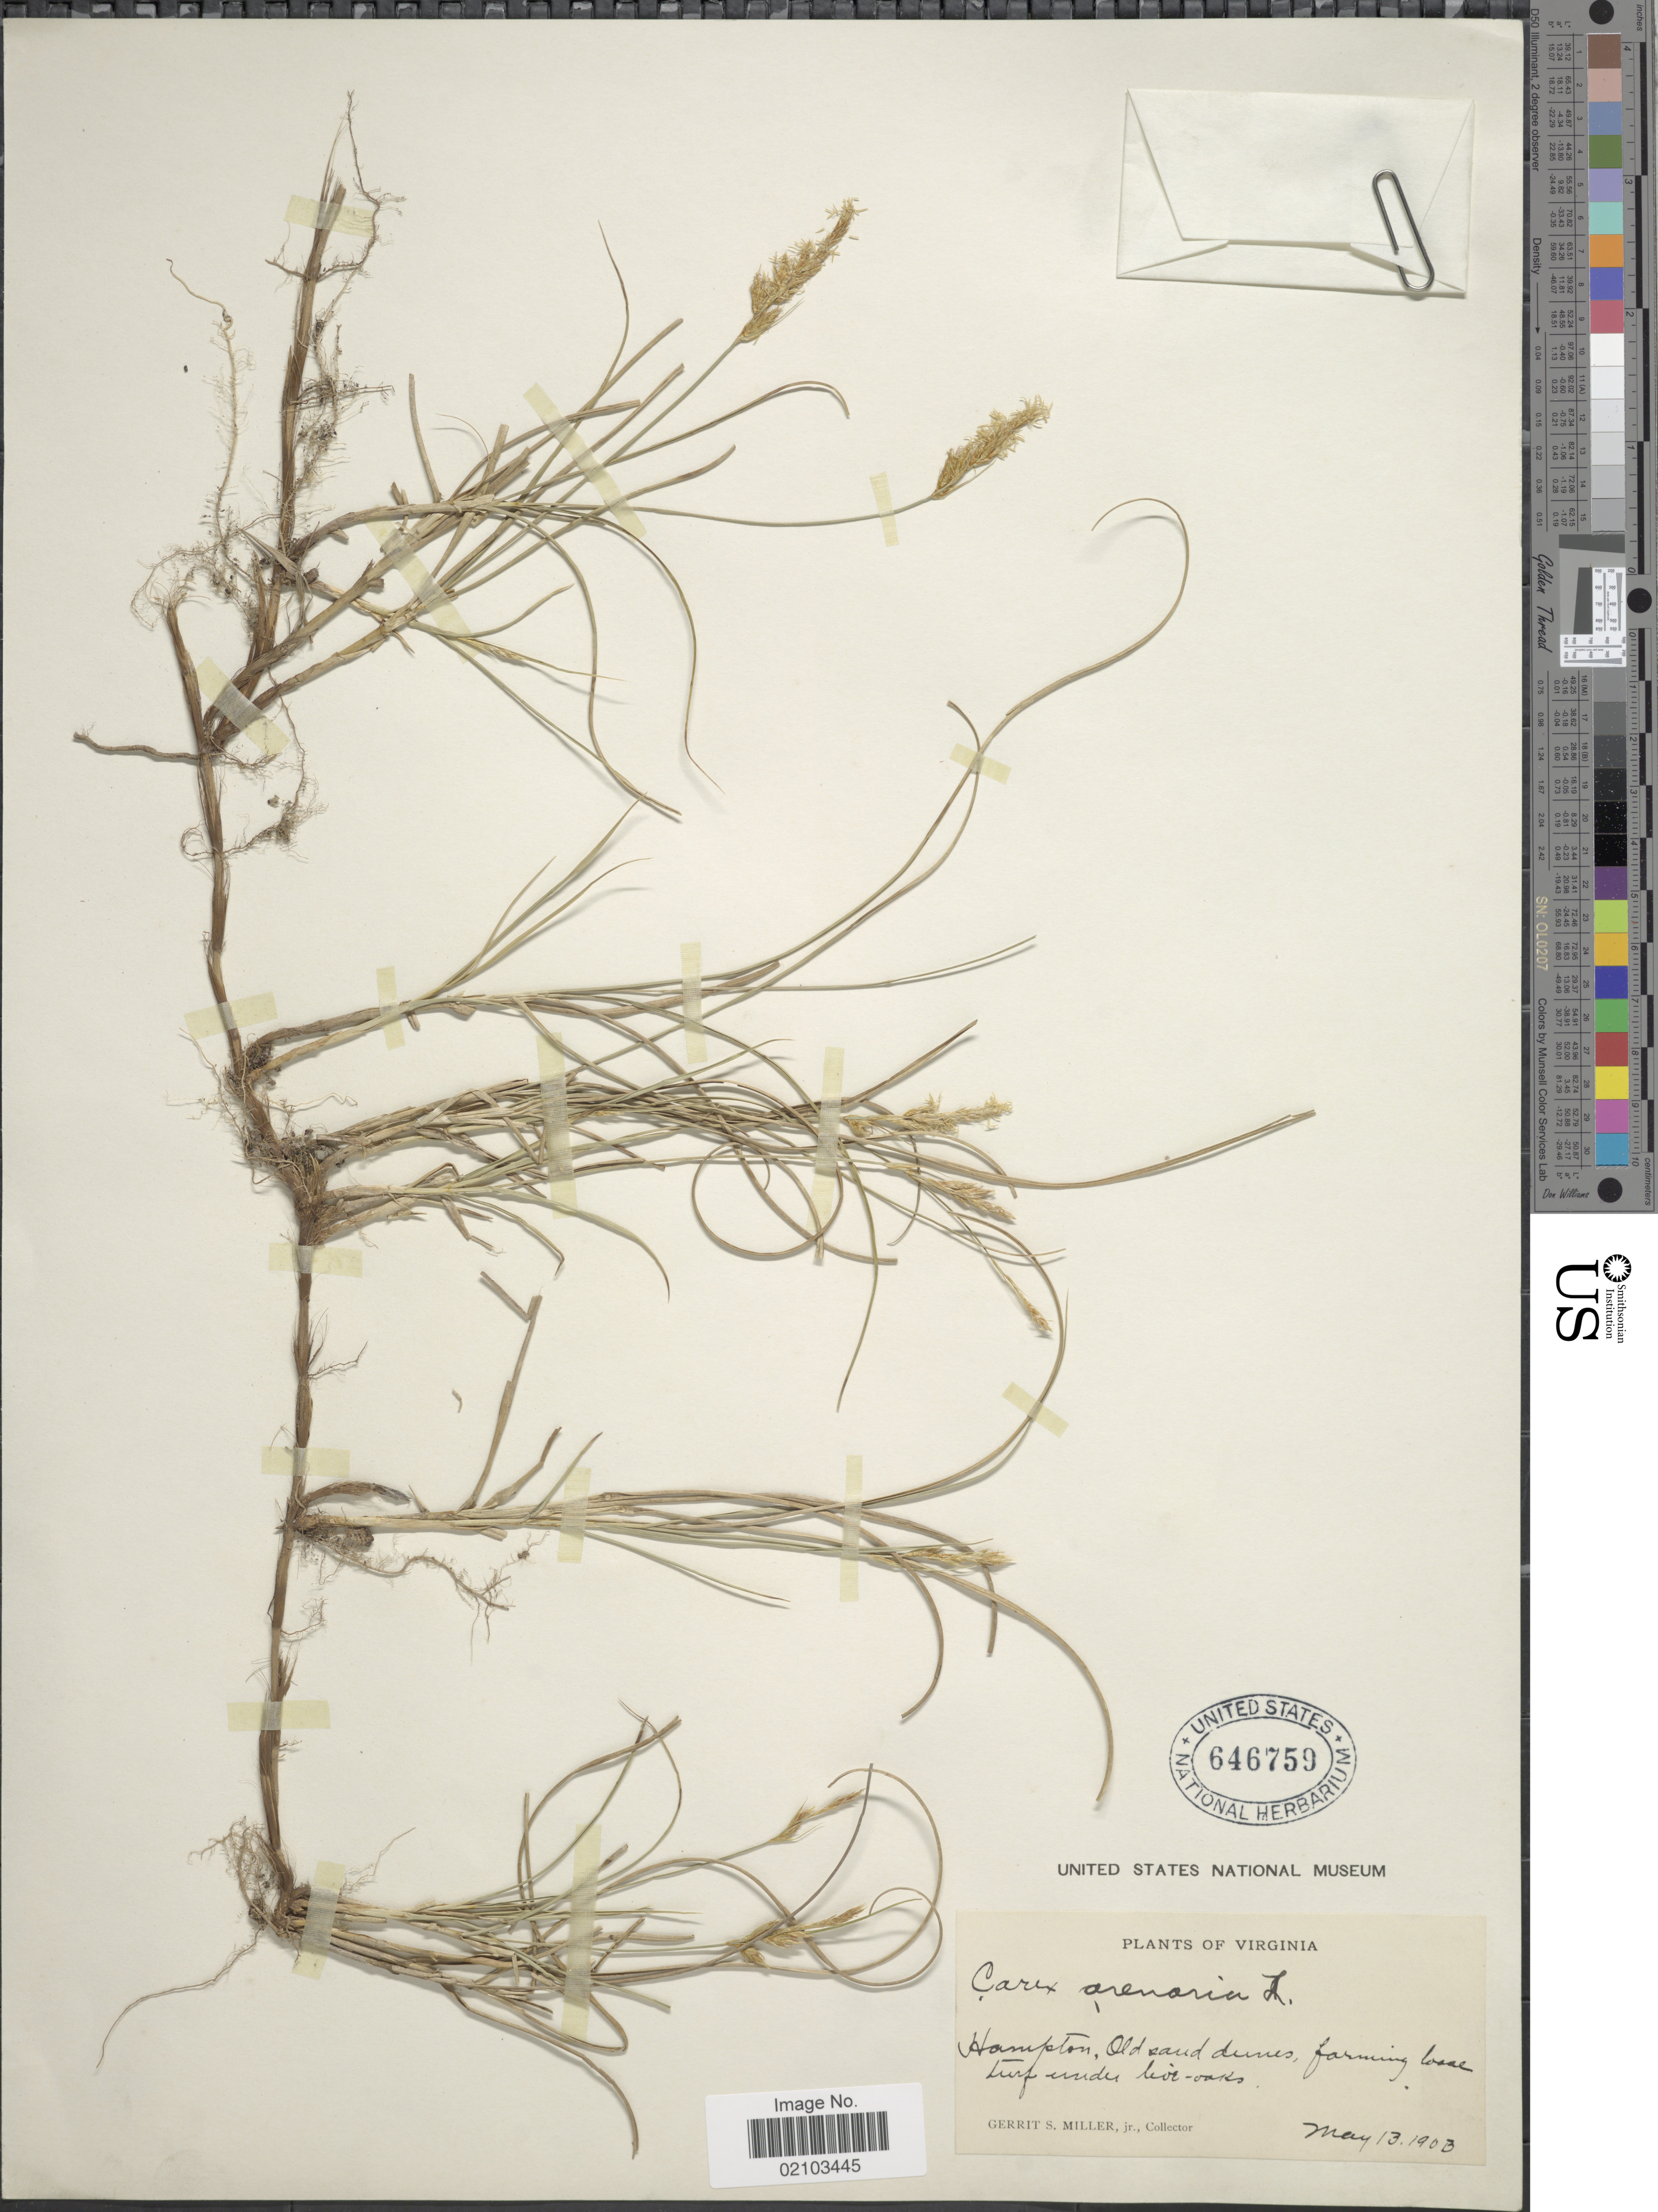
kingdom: Plantae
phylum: Tracheophyta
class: Liliopsida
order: Poales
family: Cyperaceae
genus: Carex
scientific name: Carex arenaria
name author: L.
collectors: G. S. Miller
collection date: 1903-05-13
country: United States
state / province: Virginia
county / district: City of Hampton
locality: Hampton, Old sand dunes, forming base turf under live-oaks.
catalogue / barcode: US 646759